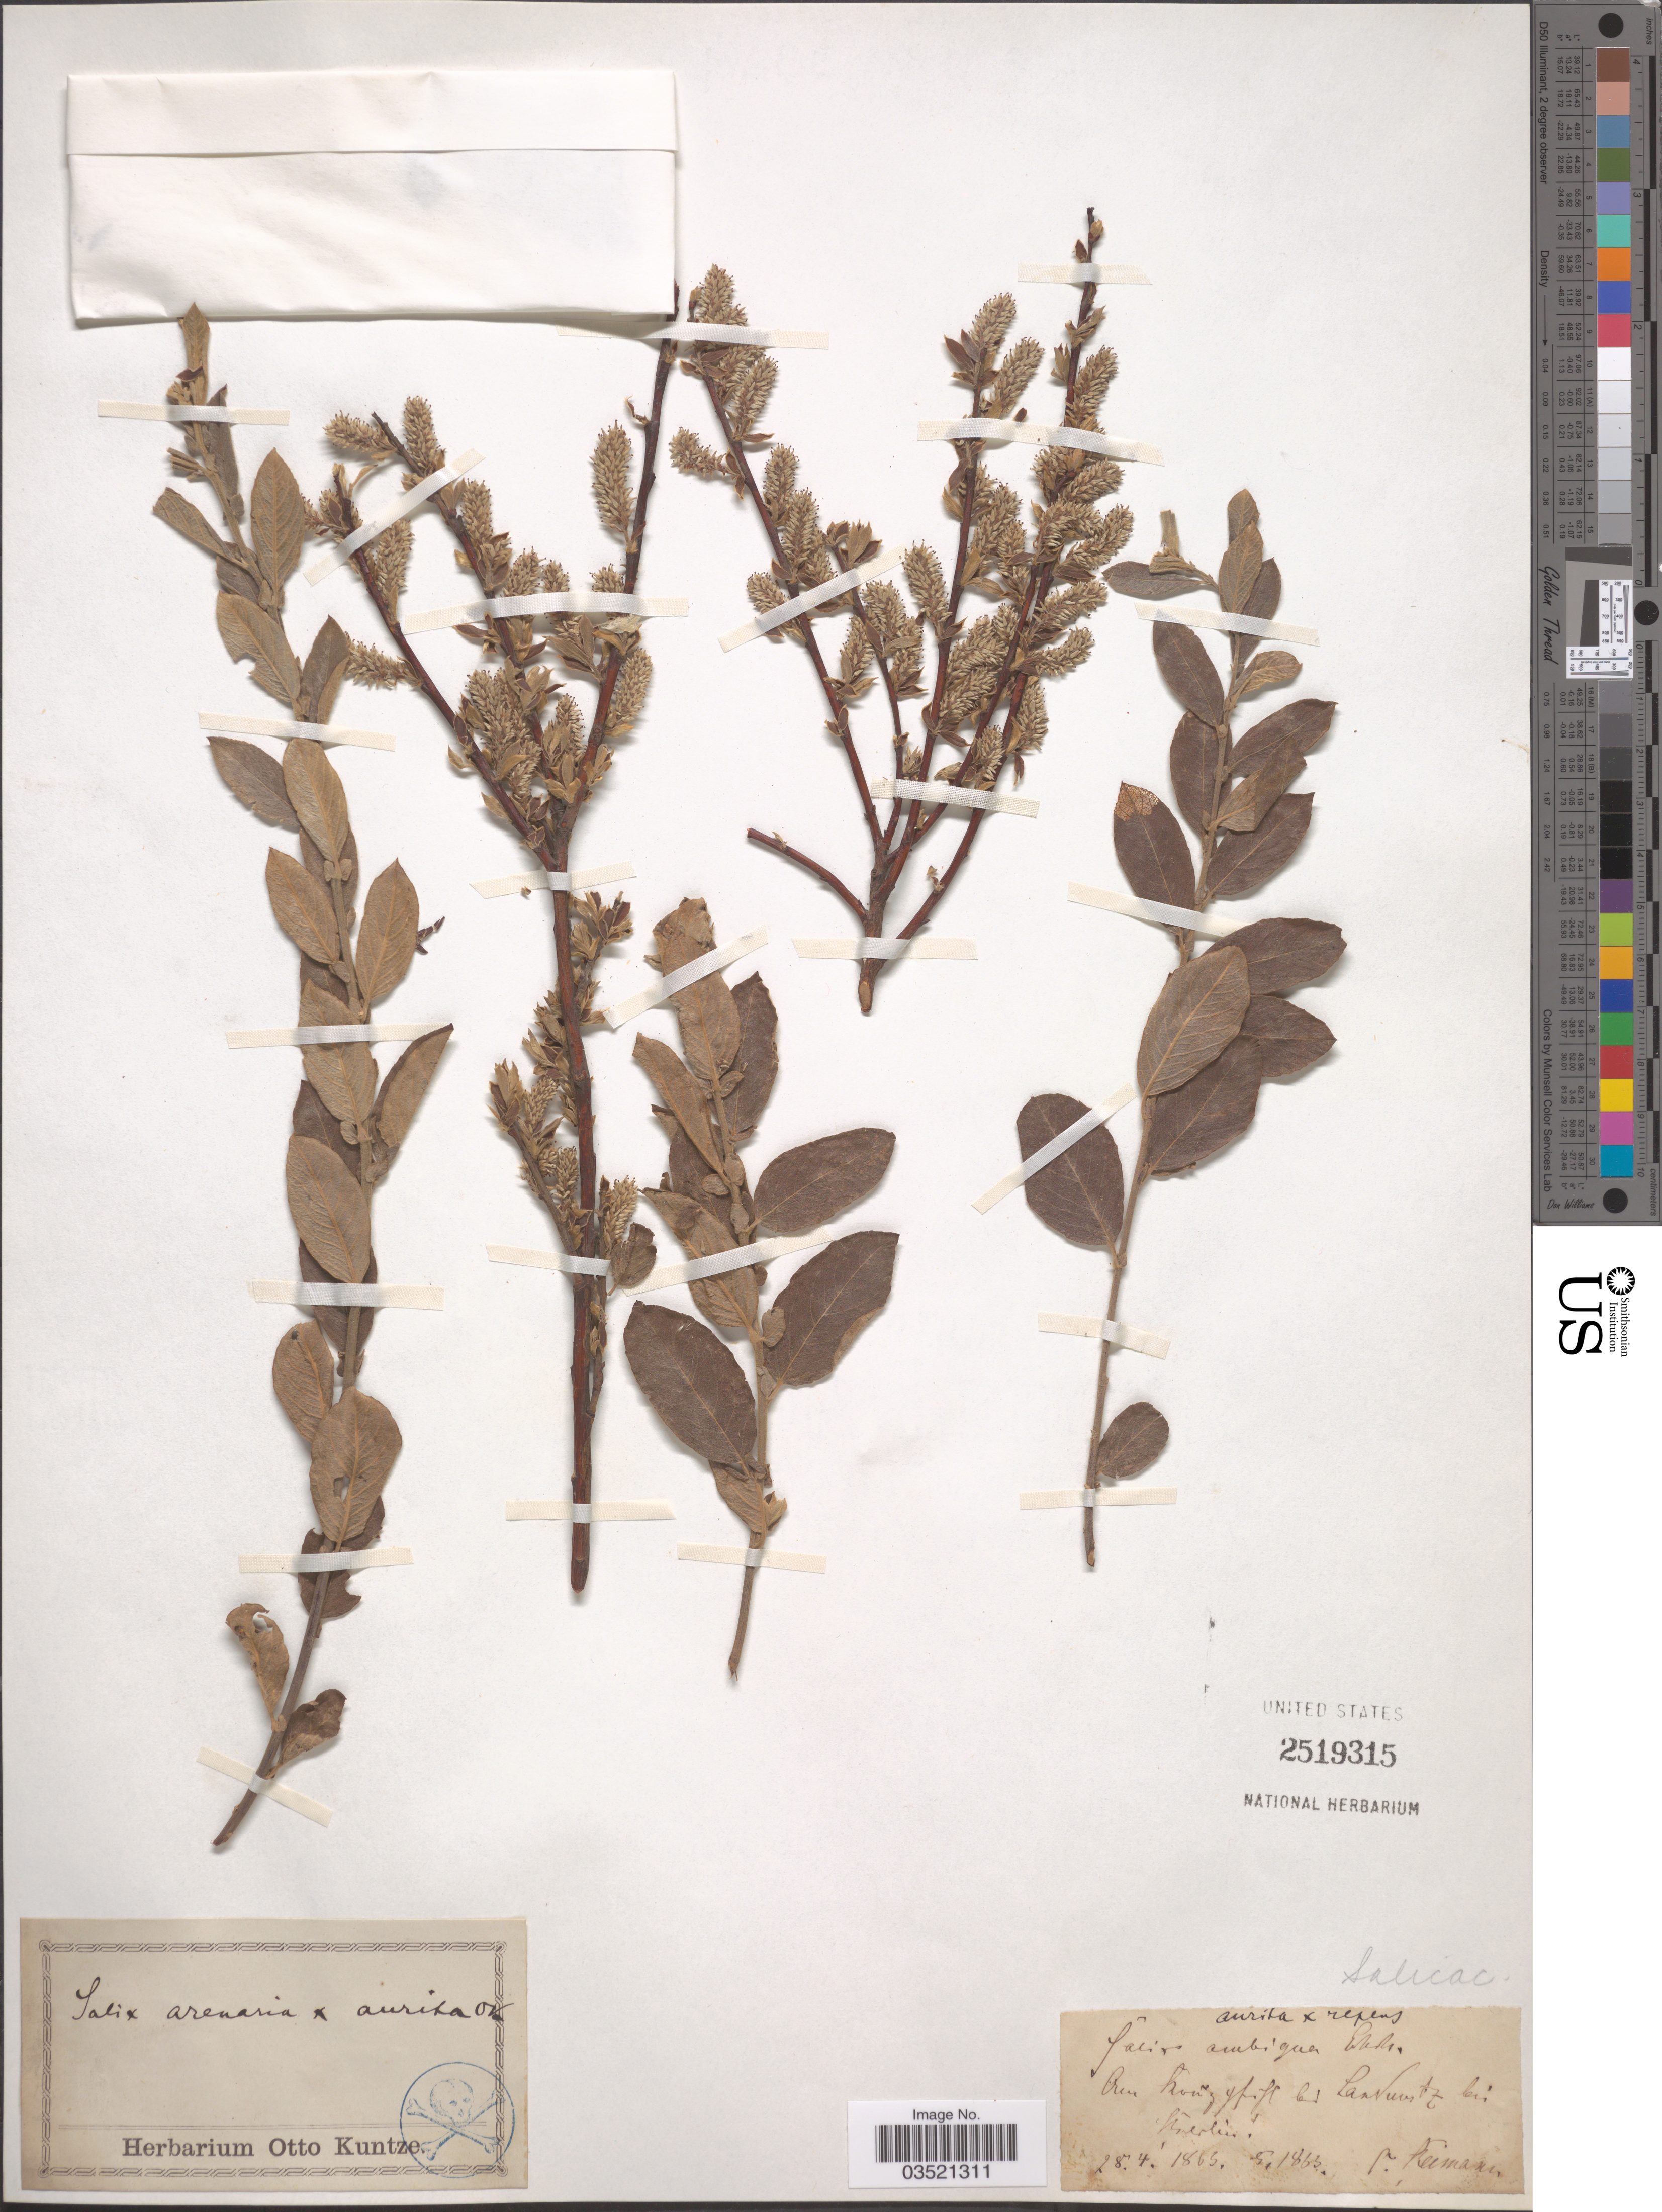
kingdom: Plantae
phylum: Tracheophyta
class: Magnoliopsida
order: Malpighiales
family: Salicaceae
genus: Salix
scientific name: Salix aurita x S. repens L.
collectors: Reimann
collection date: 1865-04-28/1865-05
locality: Am koutzyfufl bei Lankuitz bei Heinlin. [interpreted]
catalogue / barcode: US 2519315